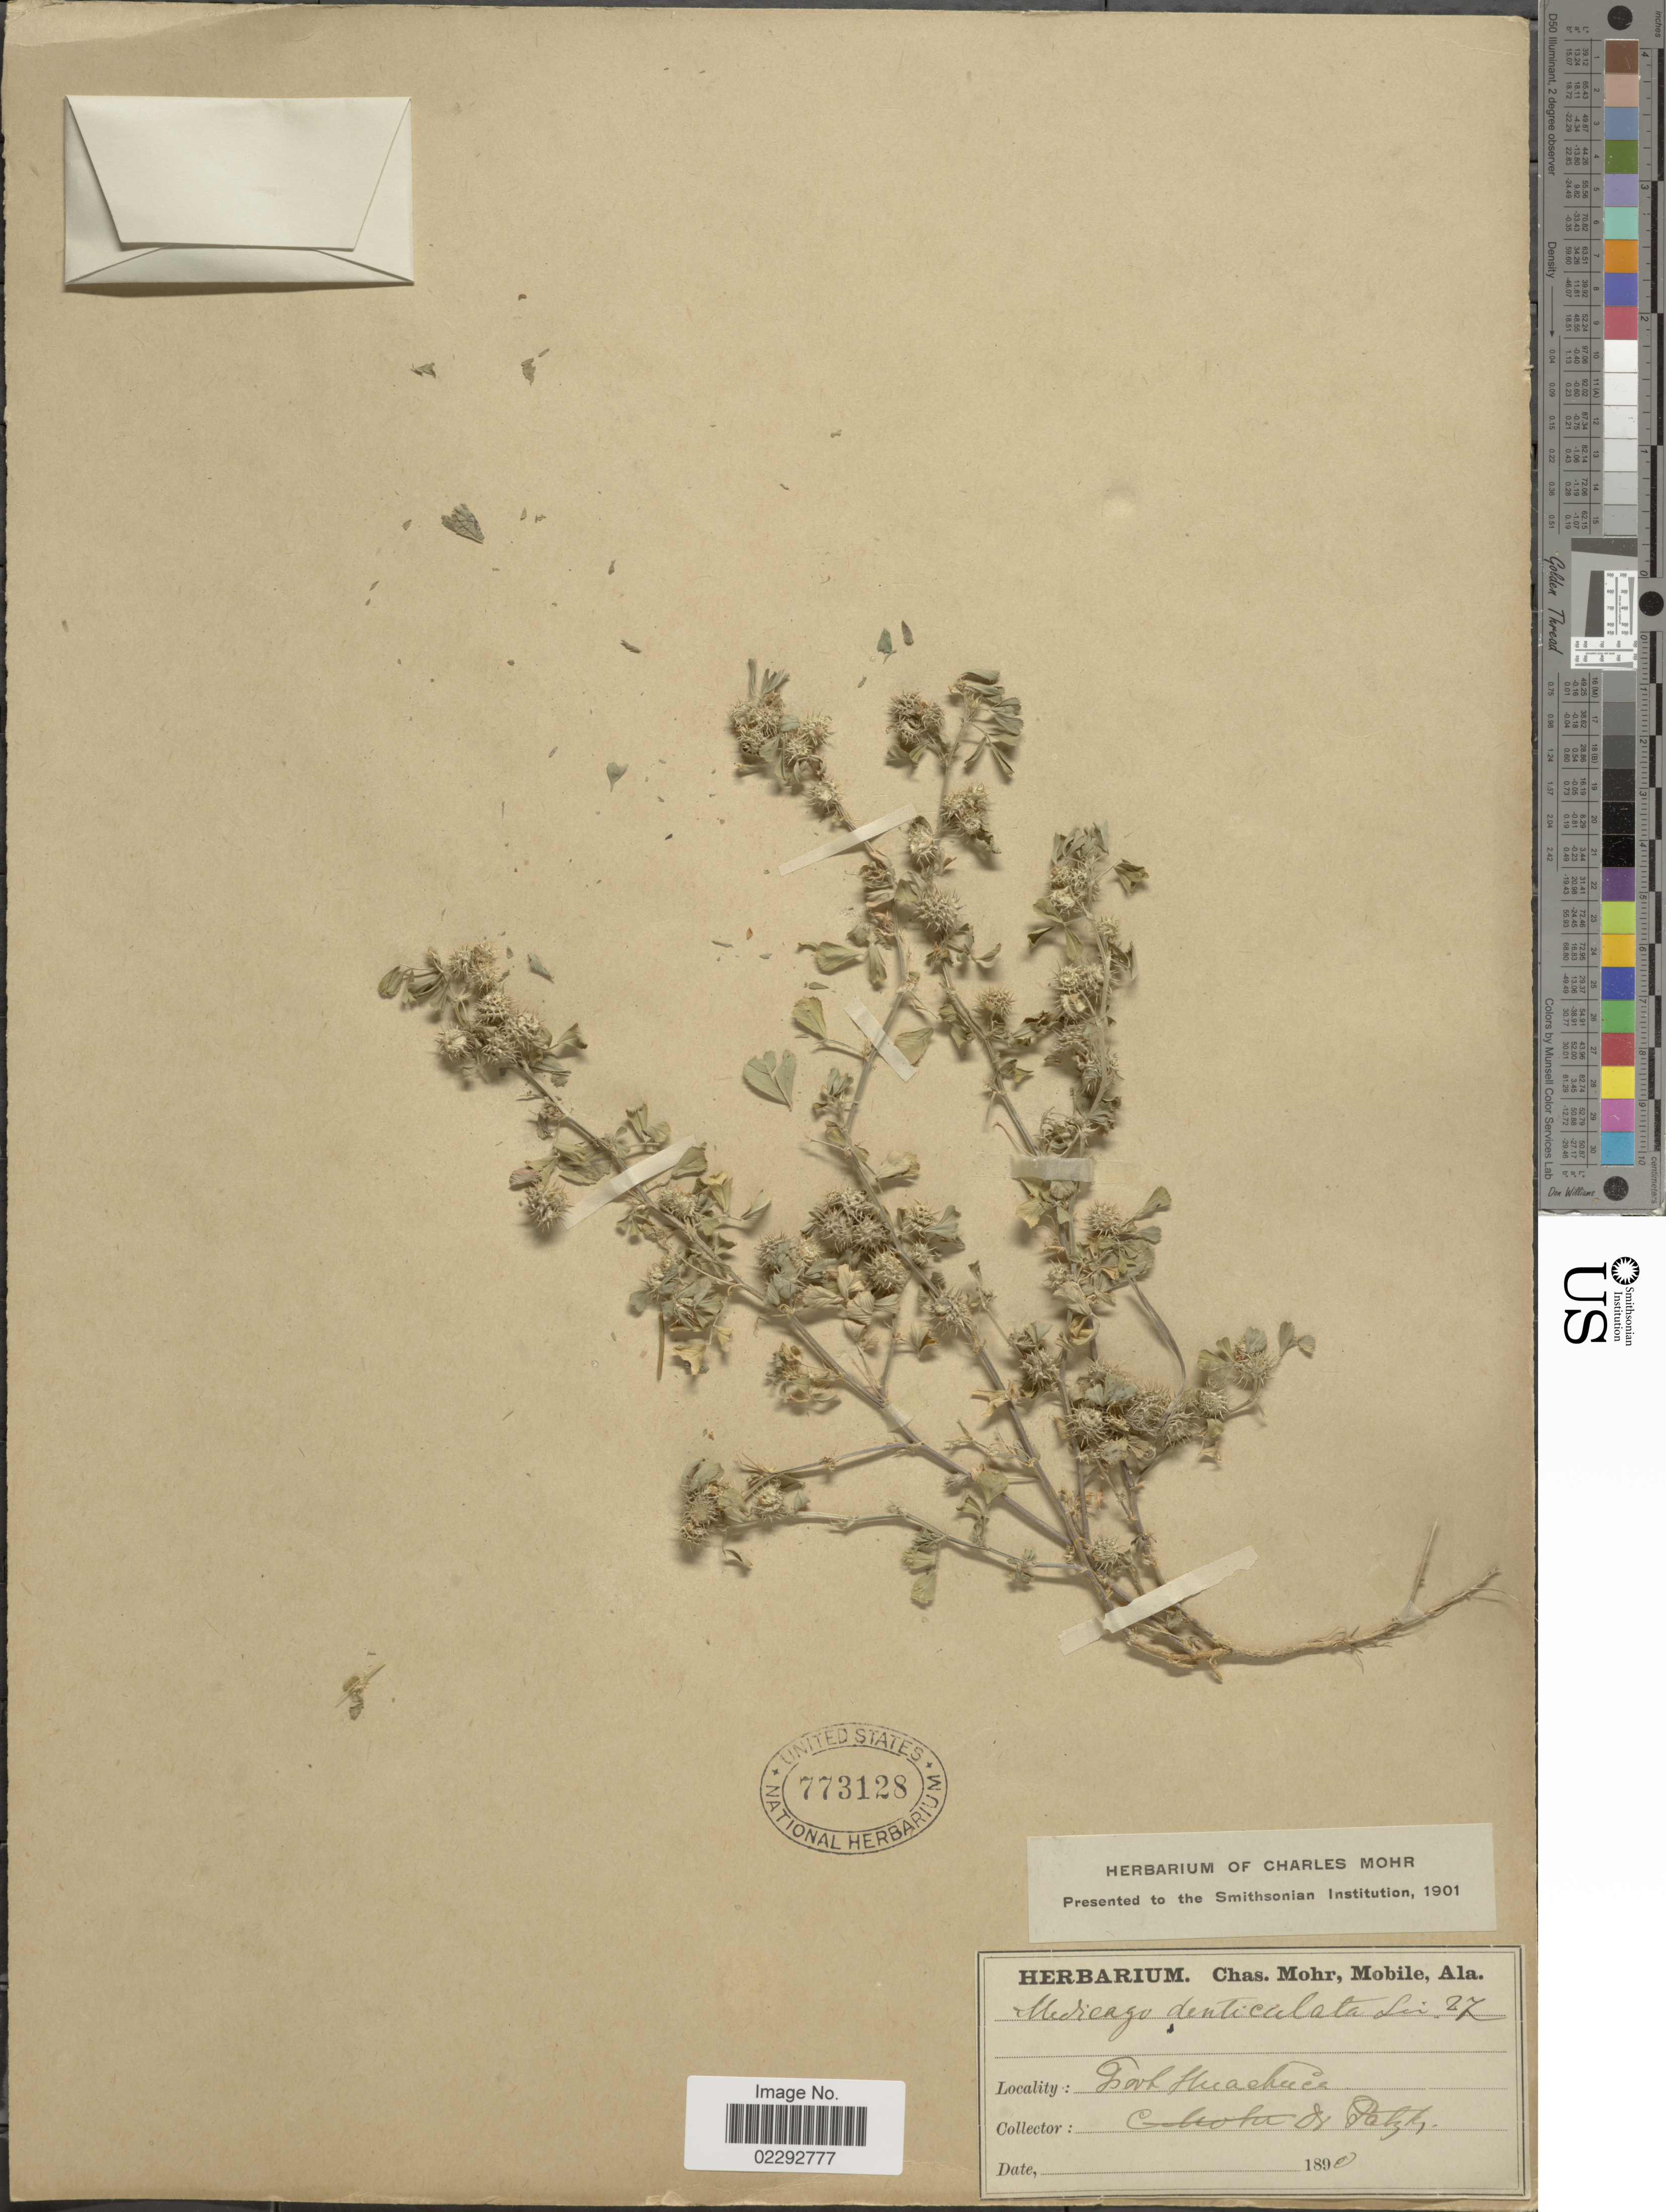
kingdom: Plantae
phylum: Tracheophyta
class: Magnoliopsida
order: Fabales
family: Fabaceae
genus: Medicago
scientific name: Medicago hispida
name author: Gaertn.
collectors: -. Patzky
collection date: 1890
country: United States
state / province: Arizona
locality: Fort Huachuca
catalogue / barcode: US 773128